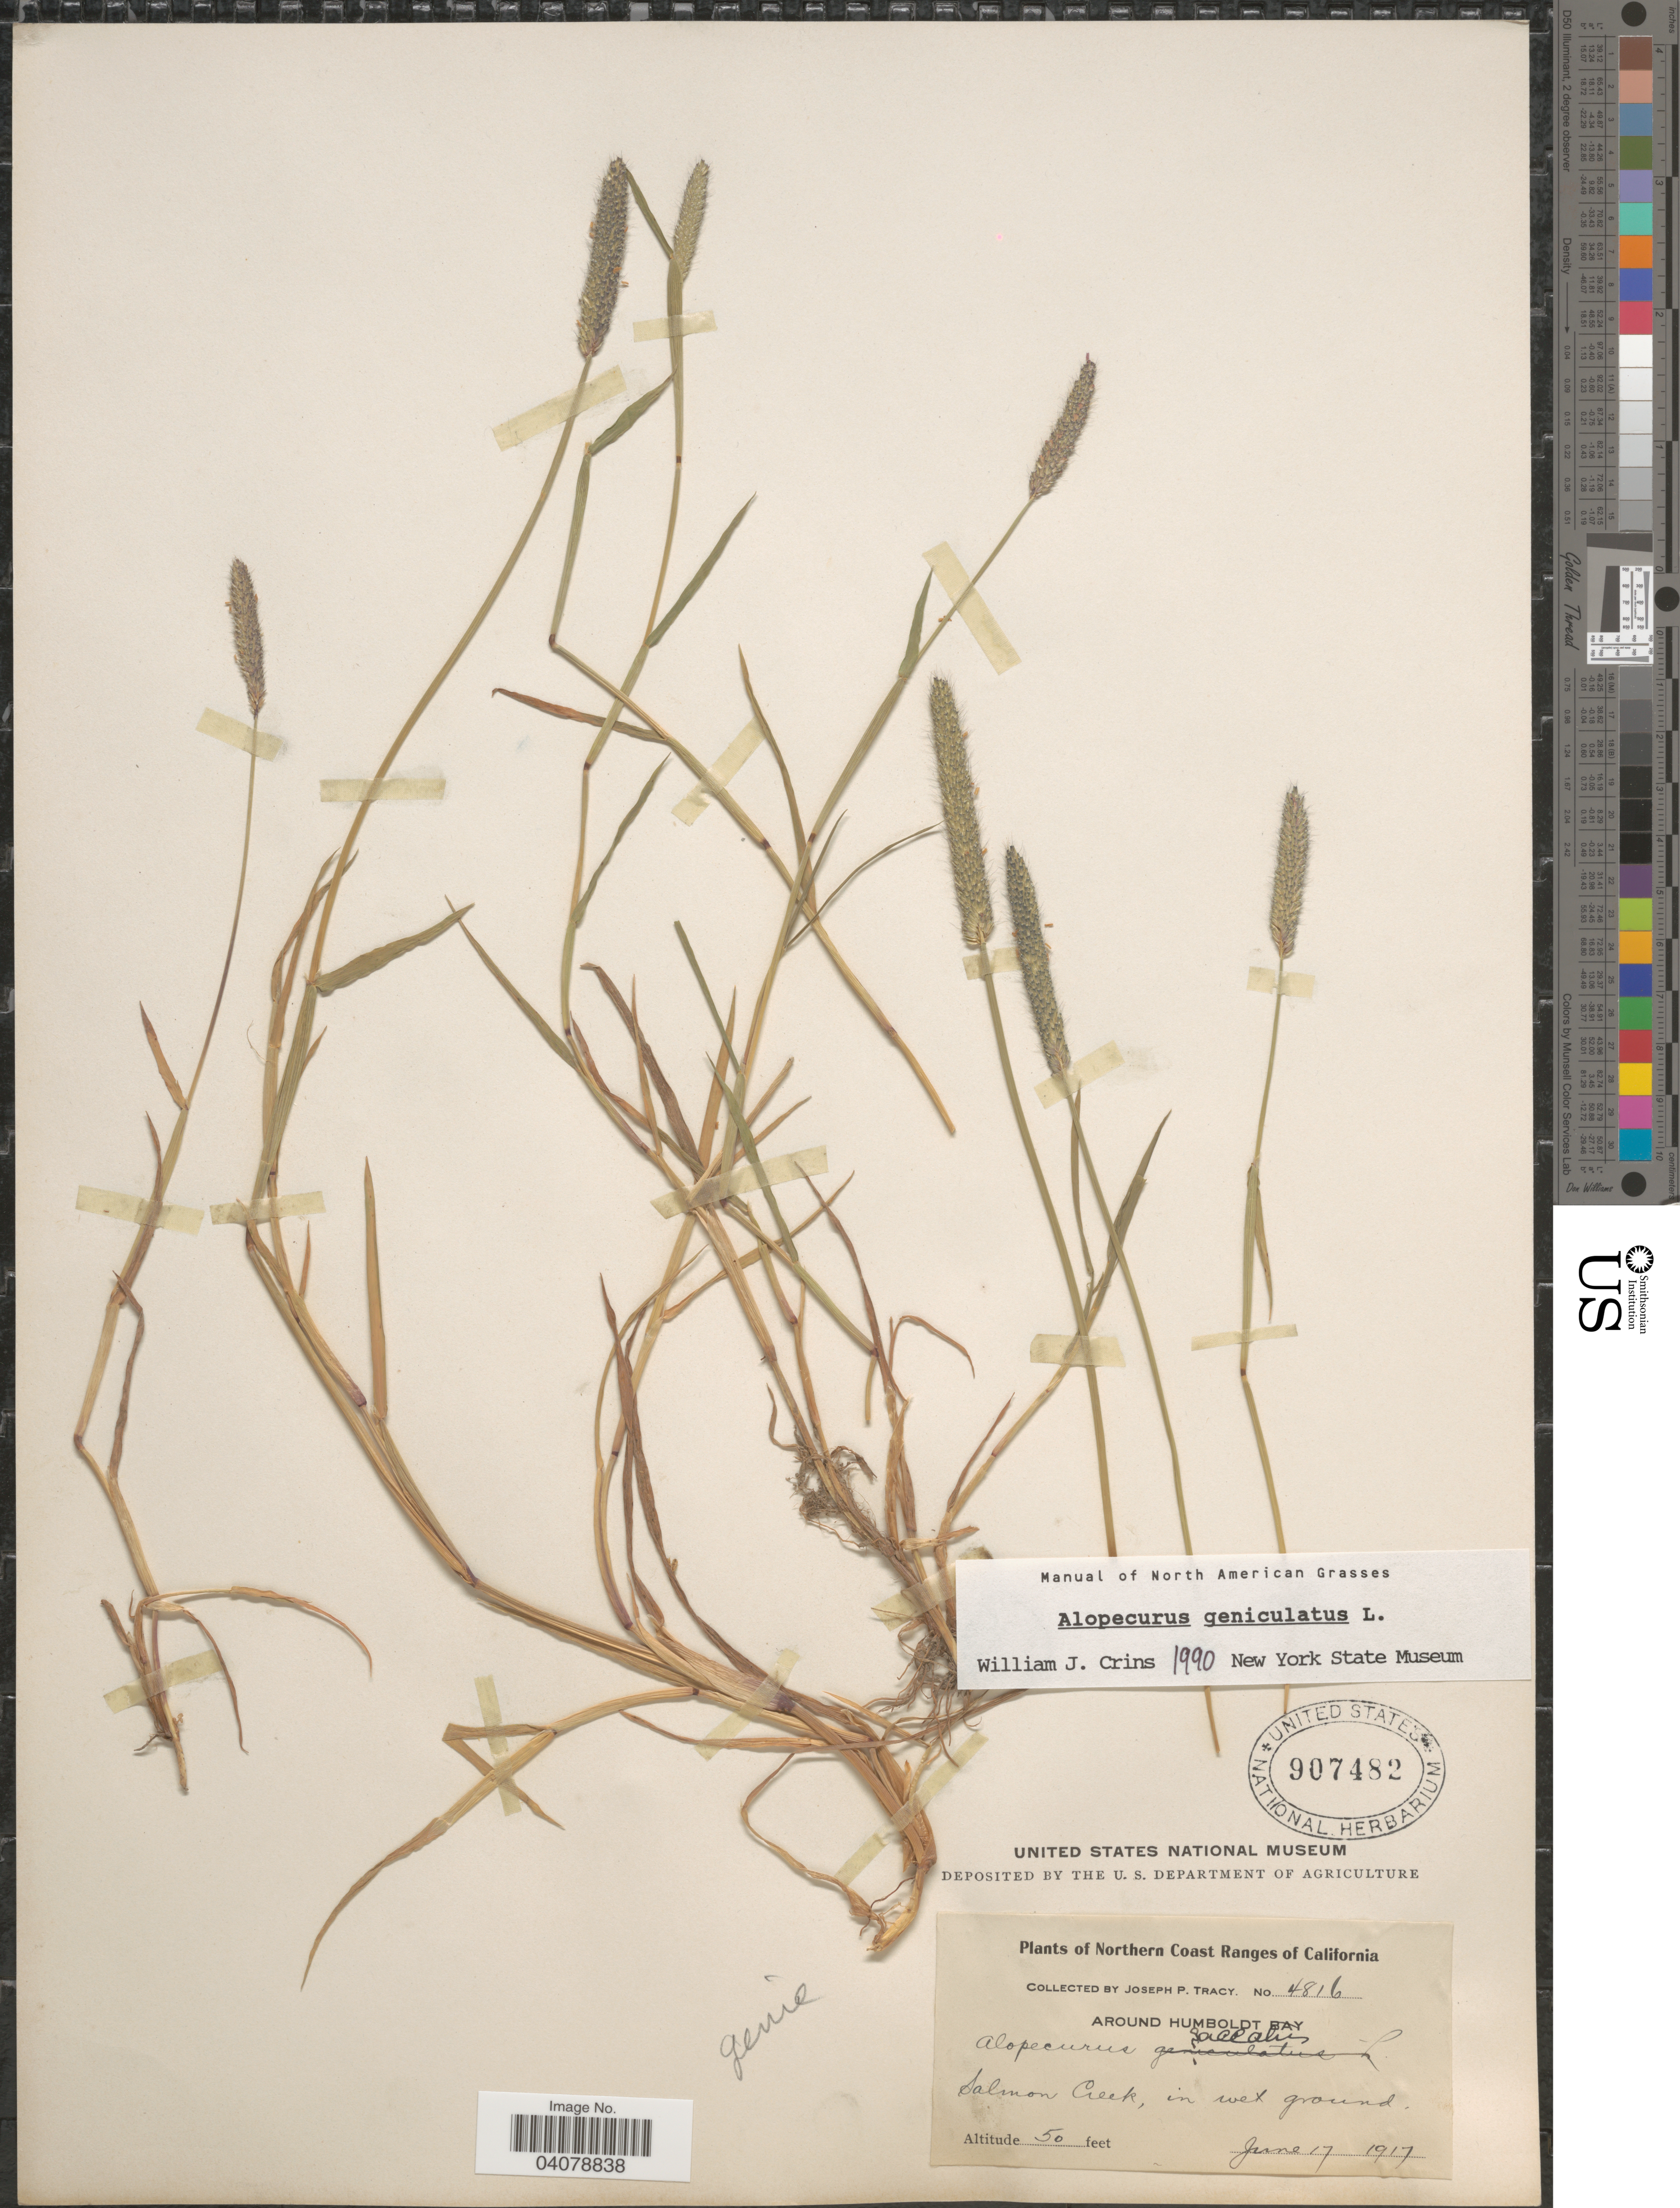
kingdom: Plantae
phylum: Tracheophyta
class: Liliopsida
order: Poales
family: Poaceae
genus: Alopecurus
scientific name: Alopecurus geniculatus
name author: L.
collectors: J. Tracy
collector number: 4816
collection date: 1917-06-17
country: United States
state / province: California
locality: Northern Coast Ranges of California. Around Humboldt Bay. Salmon Creek, in wet ground.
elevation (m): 15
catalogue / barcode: US 907482